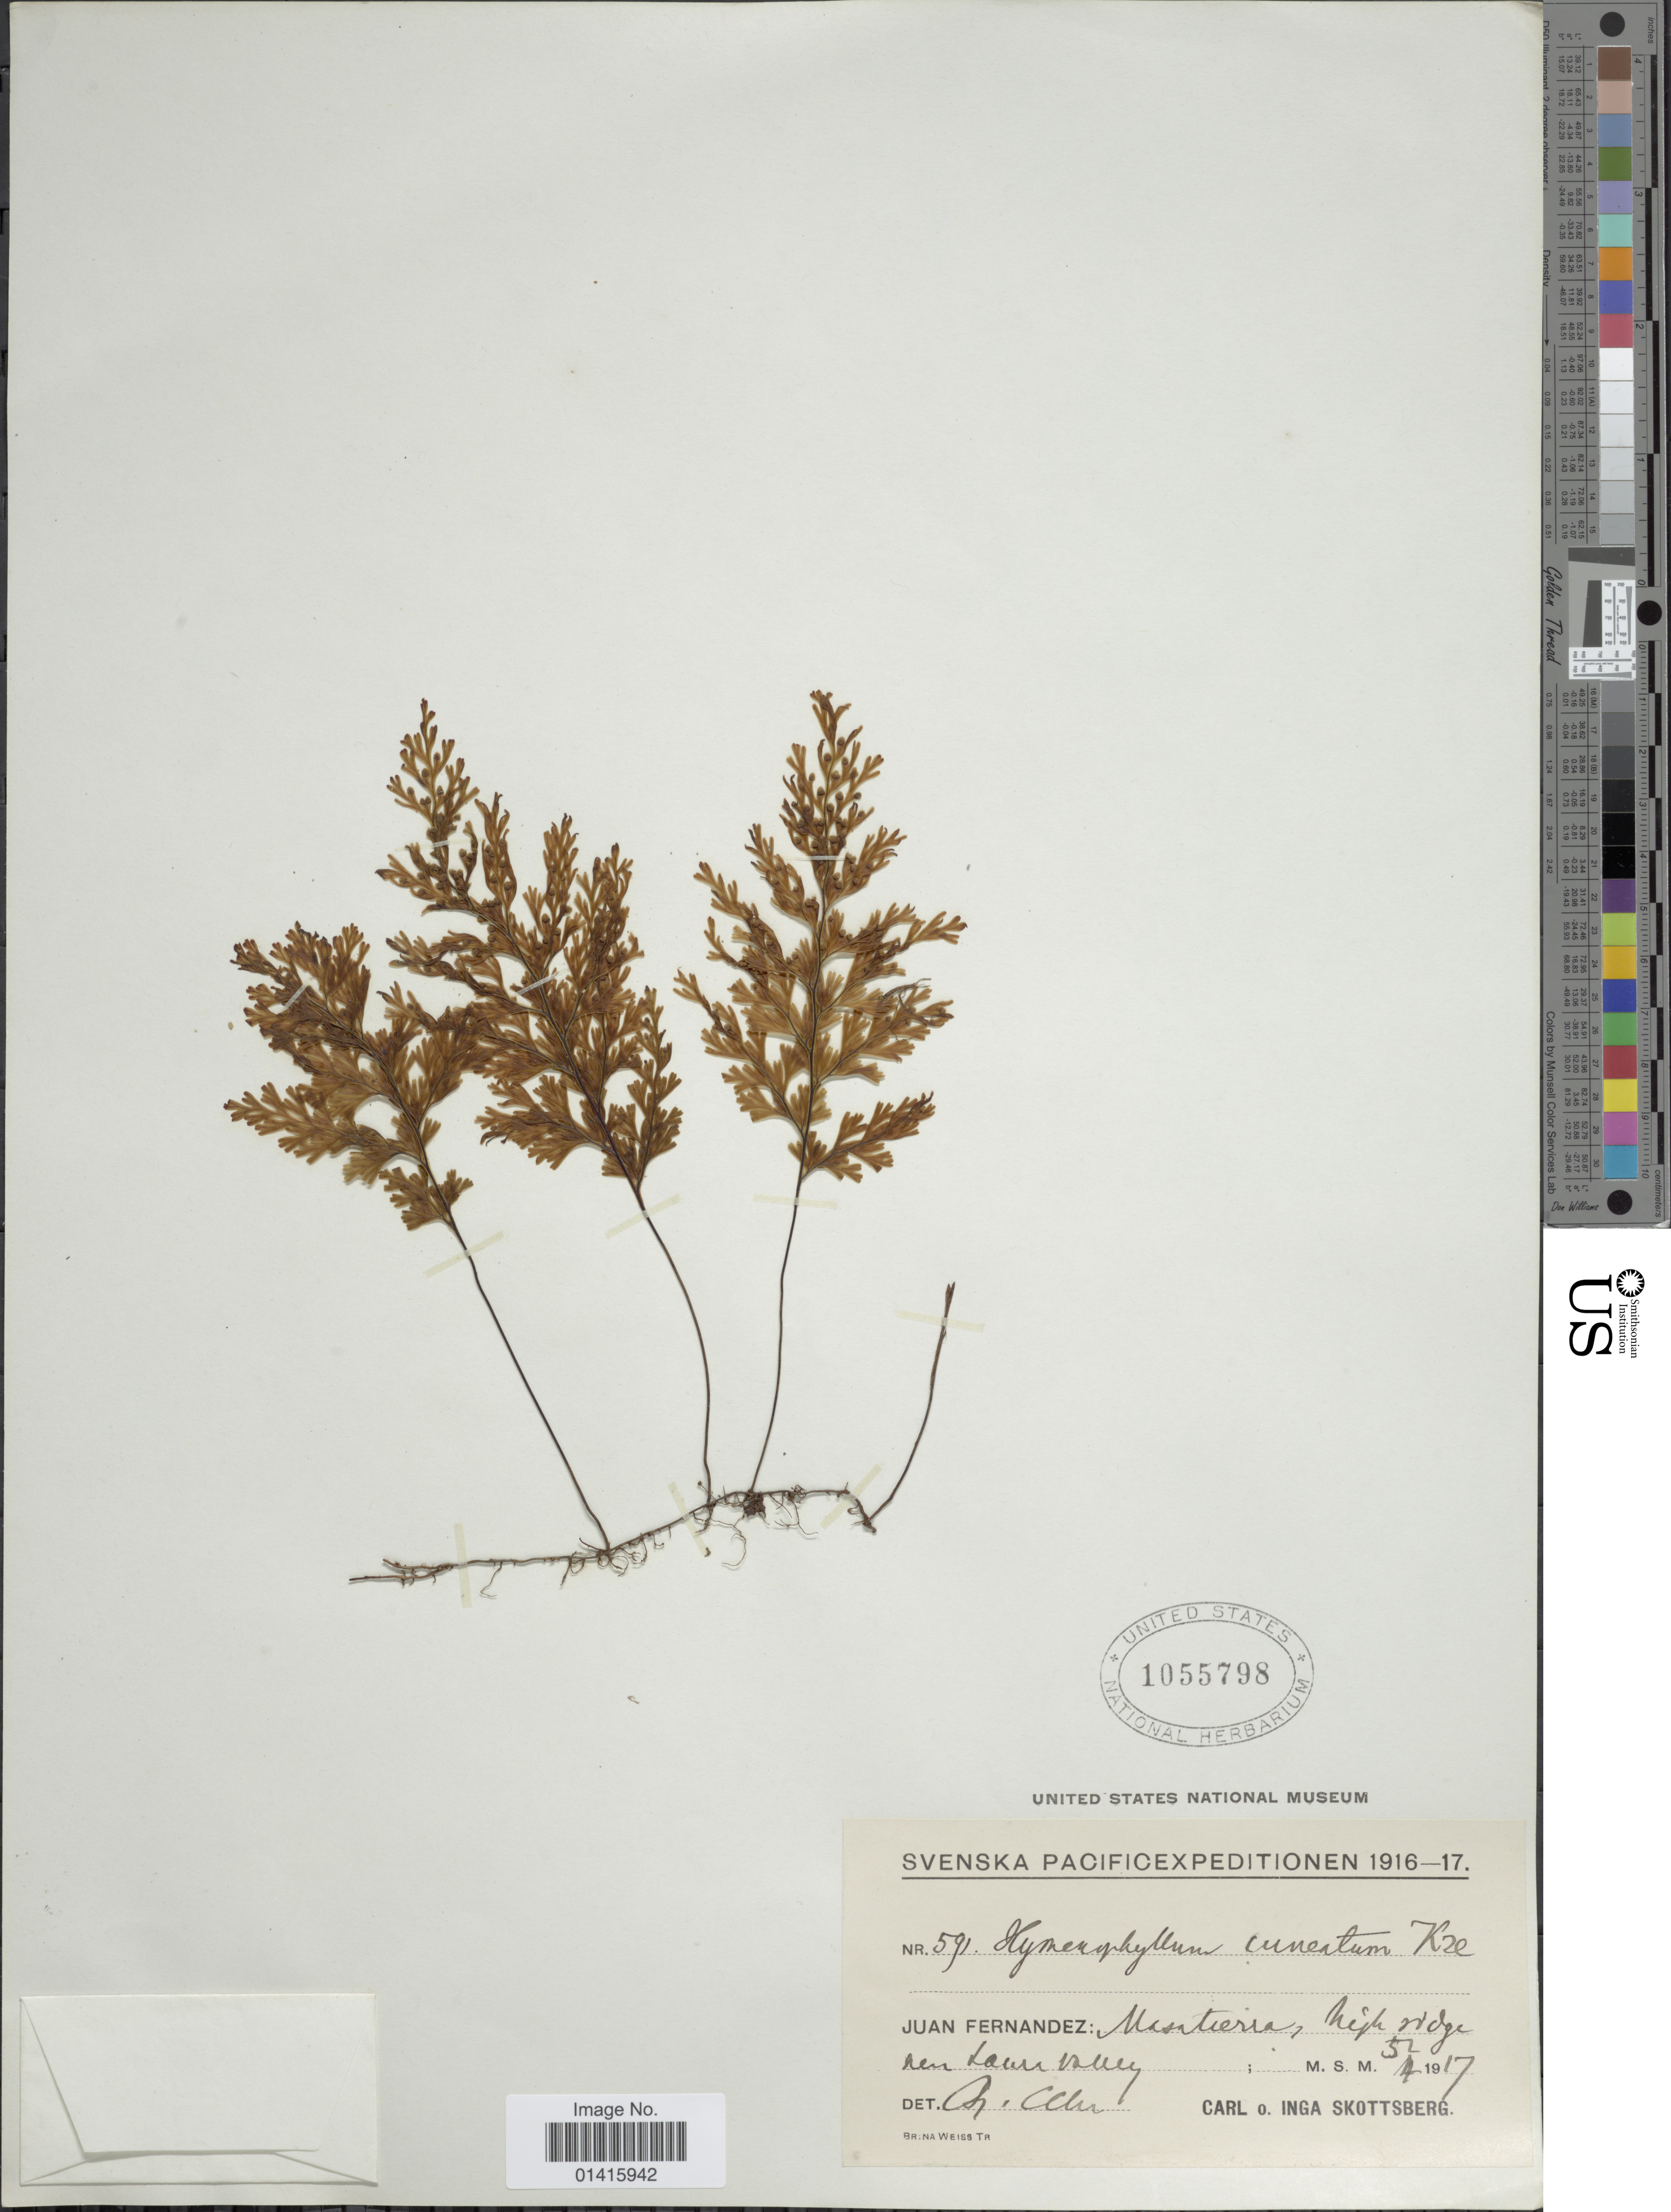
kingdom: Plantae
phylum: Tracheophyta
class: Polypodiopsida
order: Hymenophyllales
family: Hymenophyllaceae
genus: Hymenophyllum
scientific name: Hymenophyllum cuneatum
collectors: C. Skottsberg & C. Skottsberg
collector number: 591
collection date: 1917-04-05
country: Chile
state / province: Valparaíso (V)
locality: Juan Fernandez: Masatierra, high ridge near Laura valley.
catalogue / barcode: US 1055798